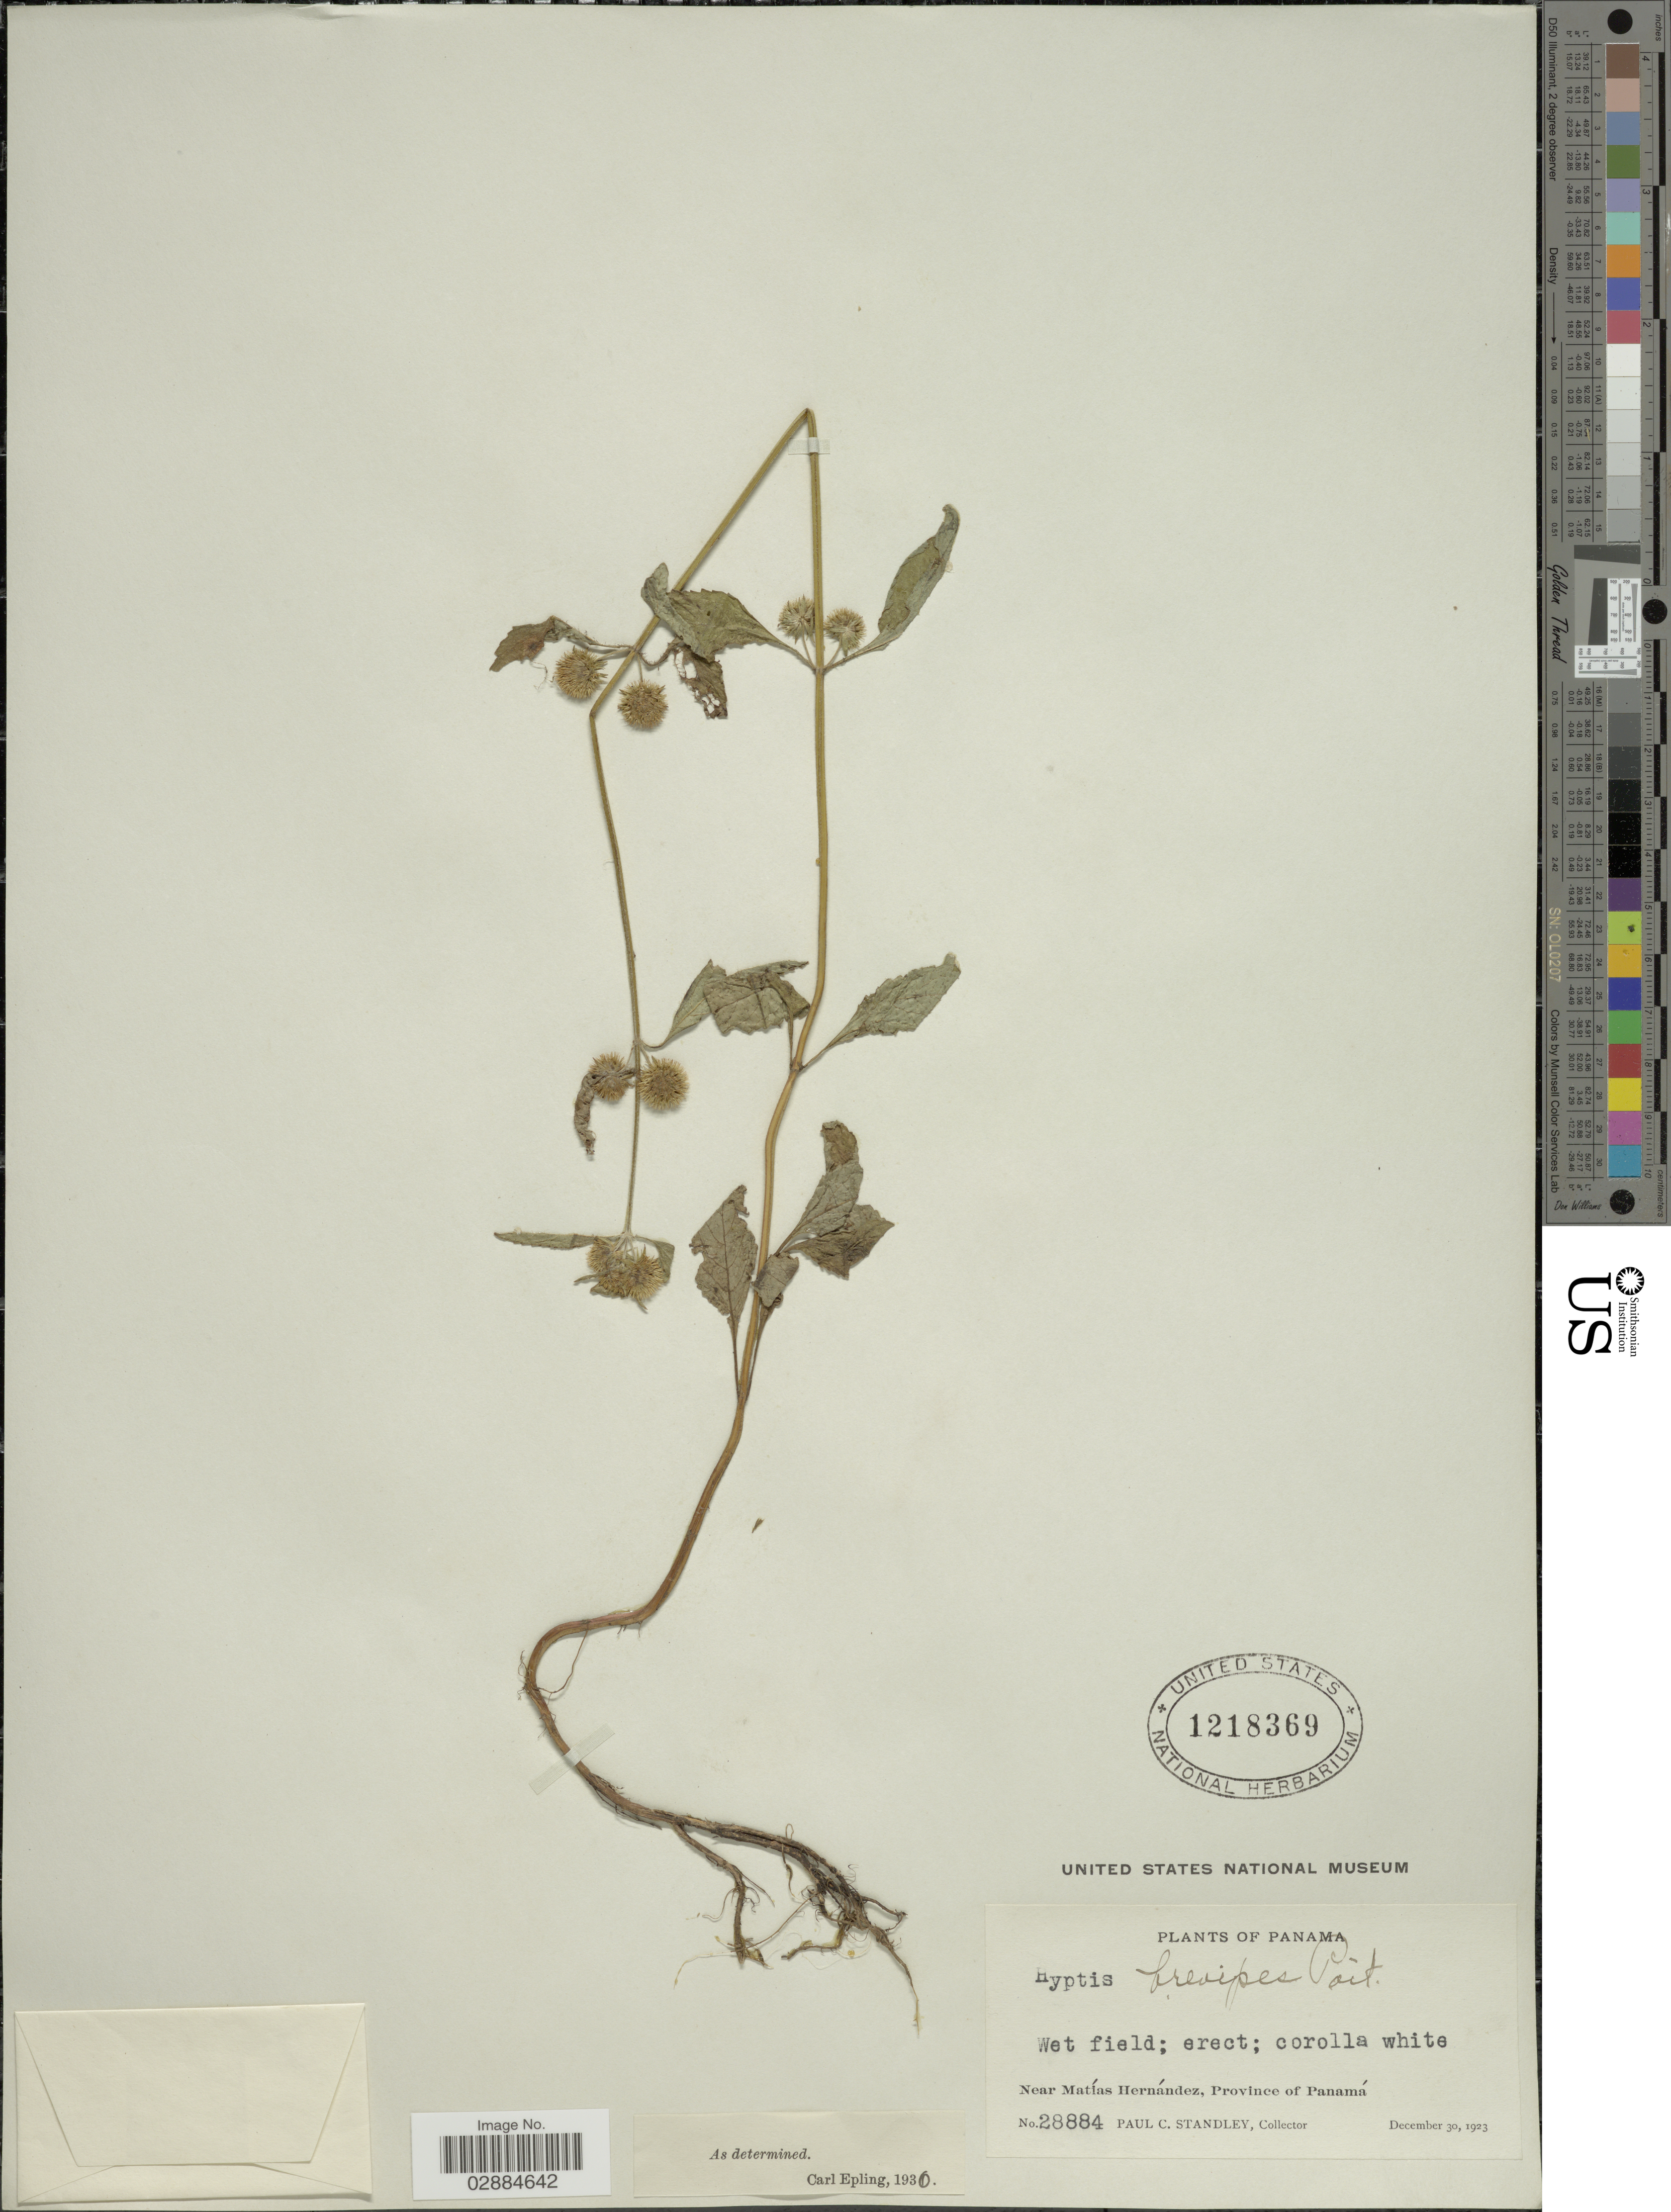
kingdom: Plantae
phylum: Tracheophyta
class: Magnoliopsida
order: Lamiales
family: Lamiaceae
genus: Hyptis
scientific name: Hyptis brevipes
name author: Poit.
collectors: P. C. Standley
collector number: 28884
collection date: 1923-12-30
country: Panama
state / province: Panamá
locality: Near Matías Hernández.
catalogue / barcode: US 1218369